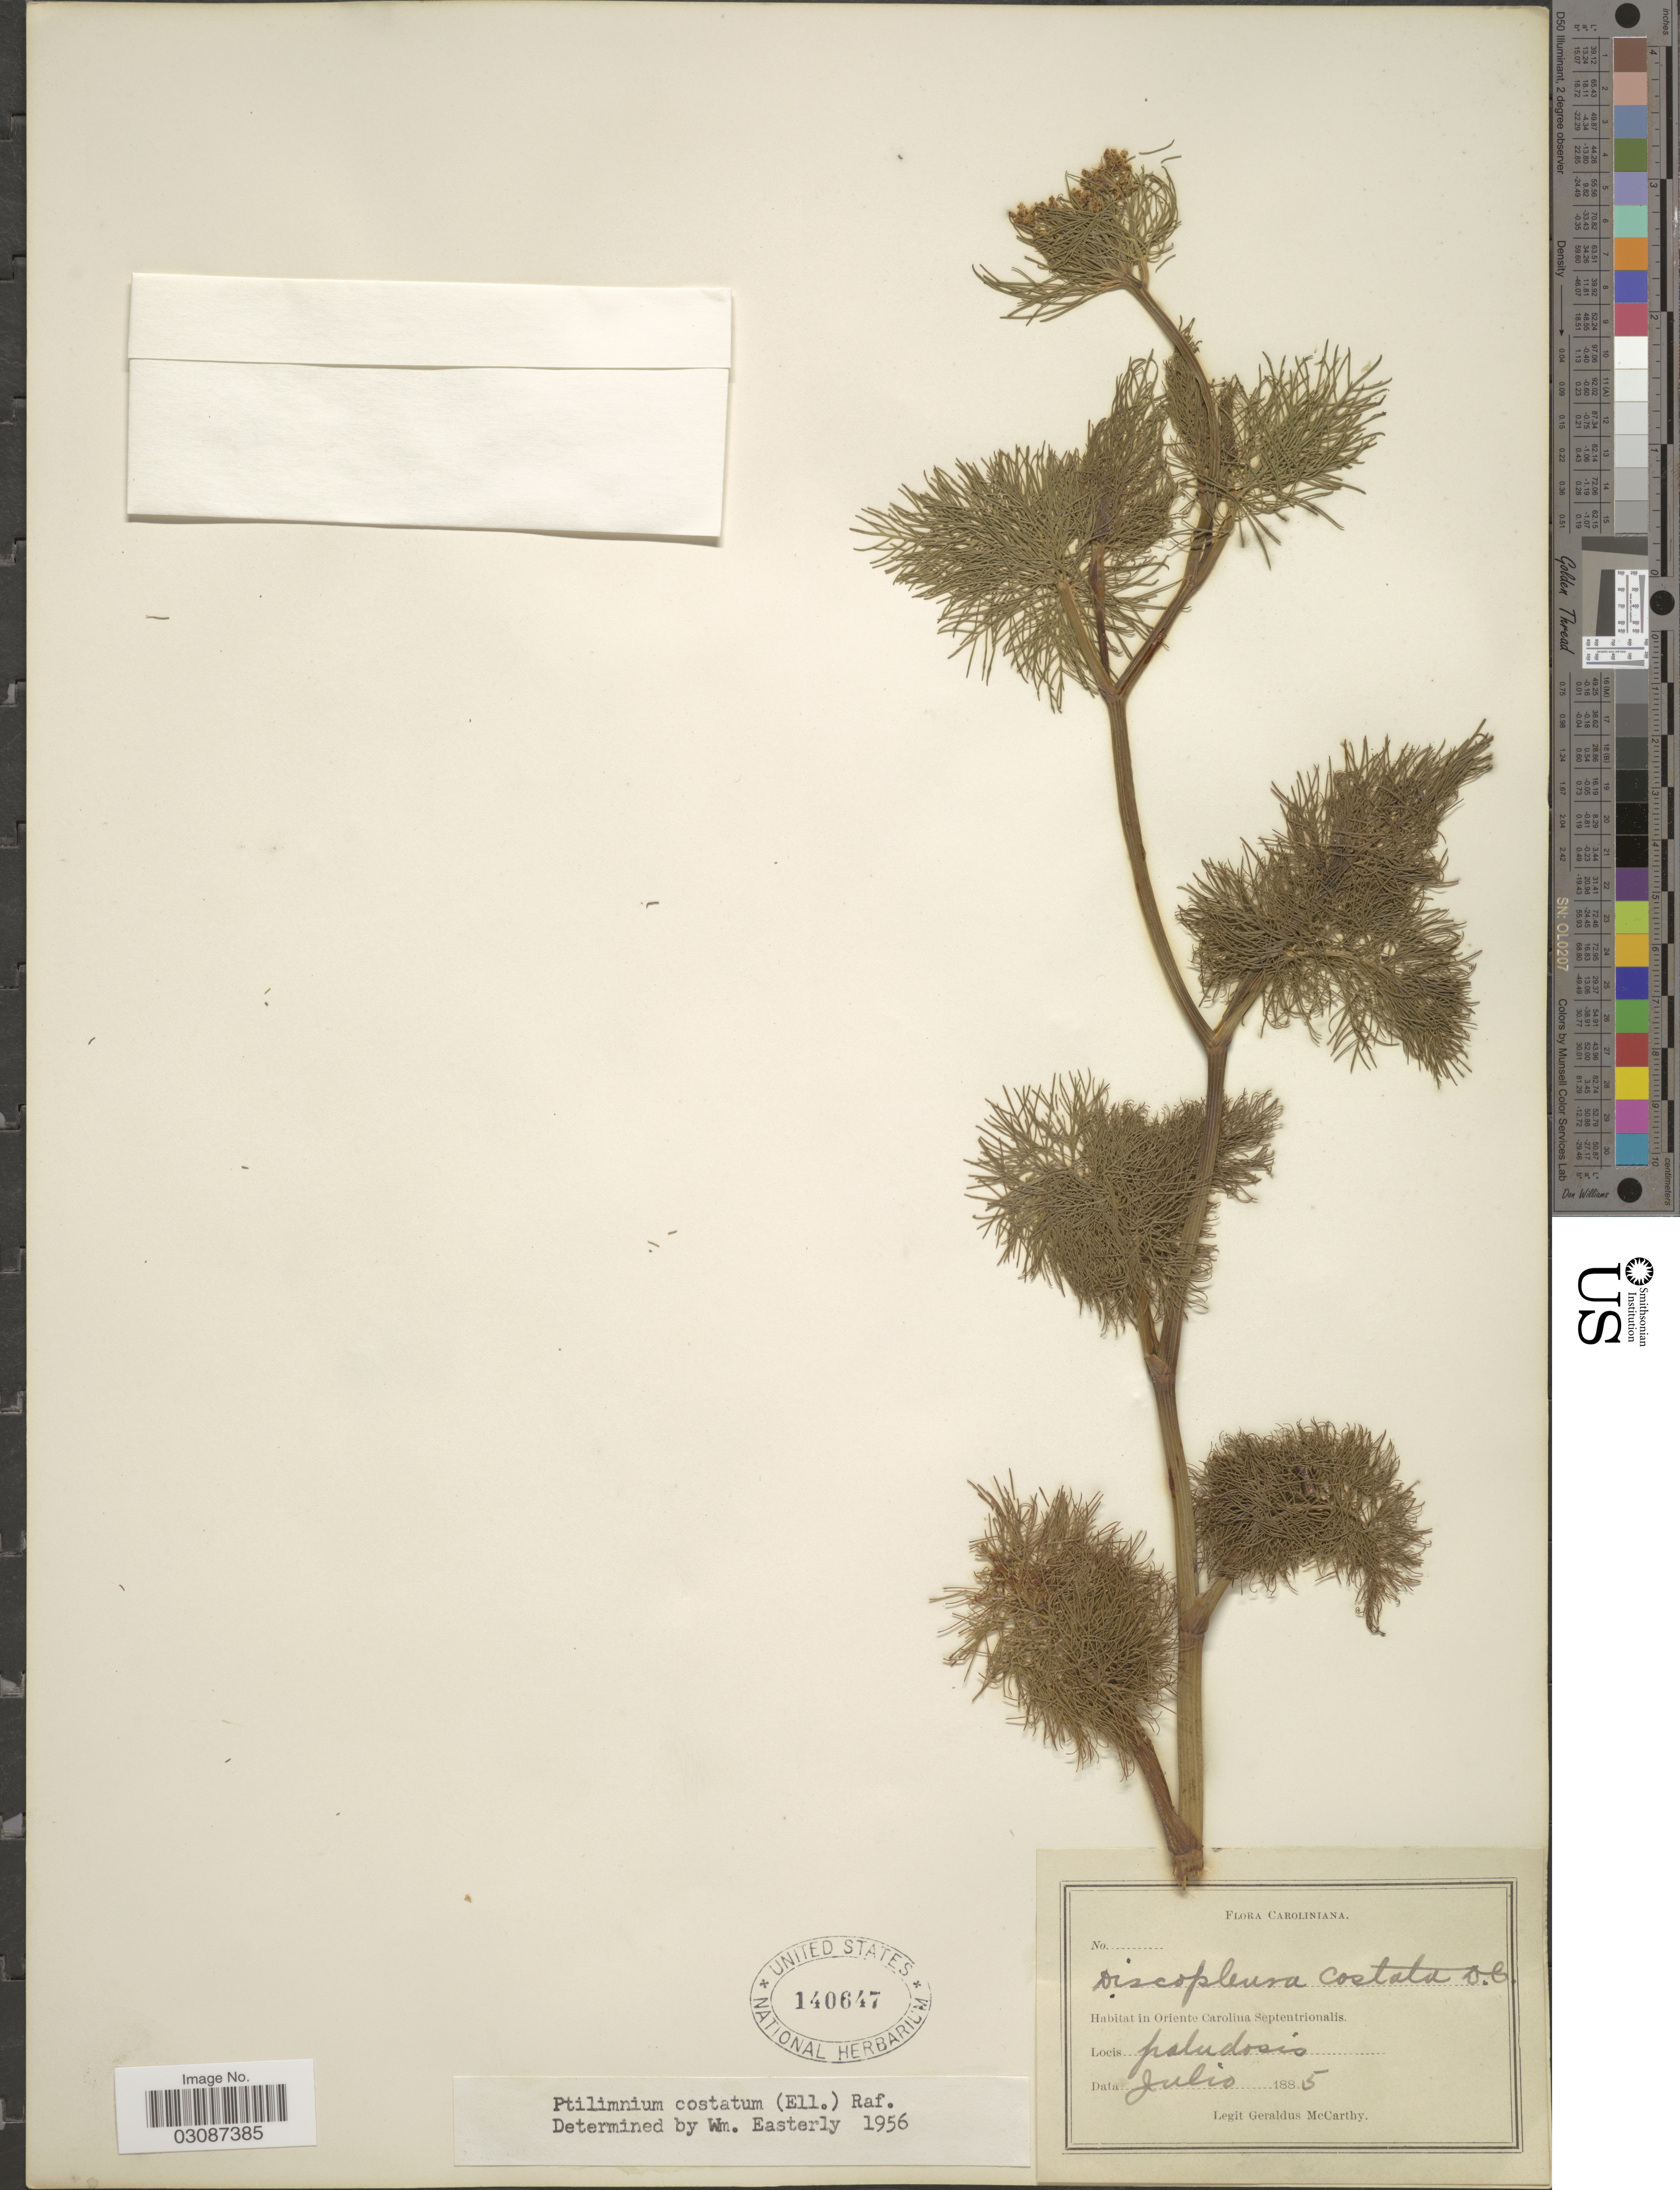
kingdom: Plantae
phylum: Tracheophyta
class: Magnoliopsida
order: Apiales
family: Apiaceae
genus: Ptilimnium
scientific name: Ptilimnium costatum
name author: (Elliott) Raf.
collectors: M. McCarthy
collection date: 1885-07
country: United States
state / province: North Carolina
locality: Caroliniana. Oriente Carolina Septentrionalis.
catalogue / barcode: US 140647